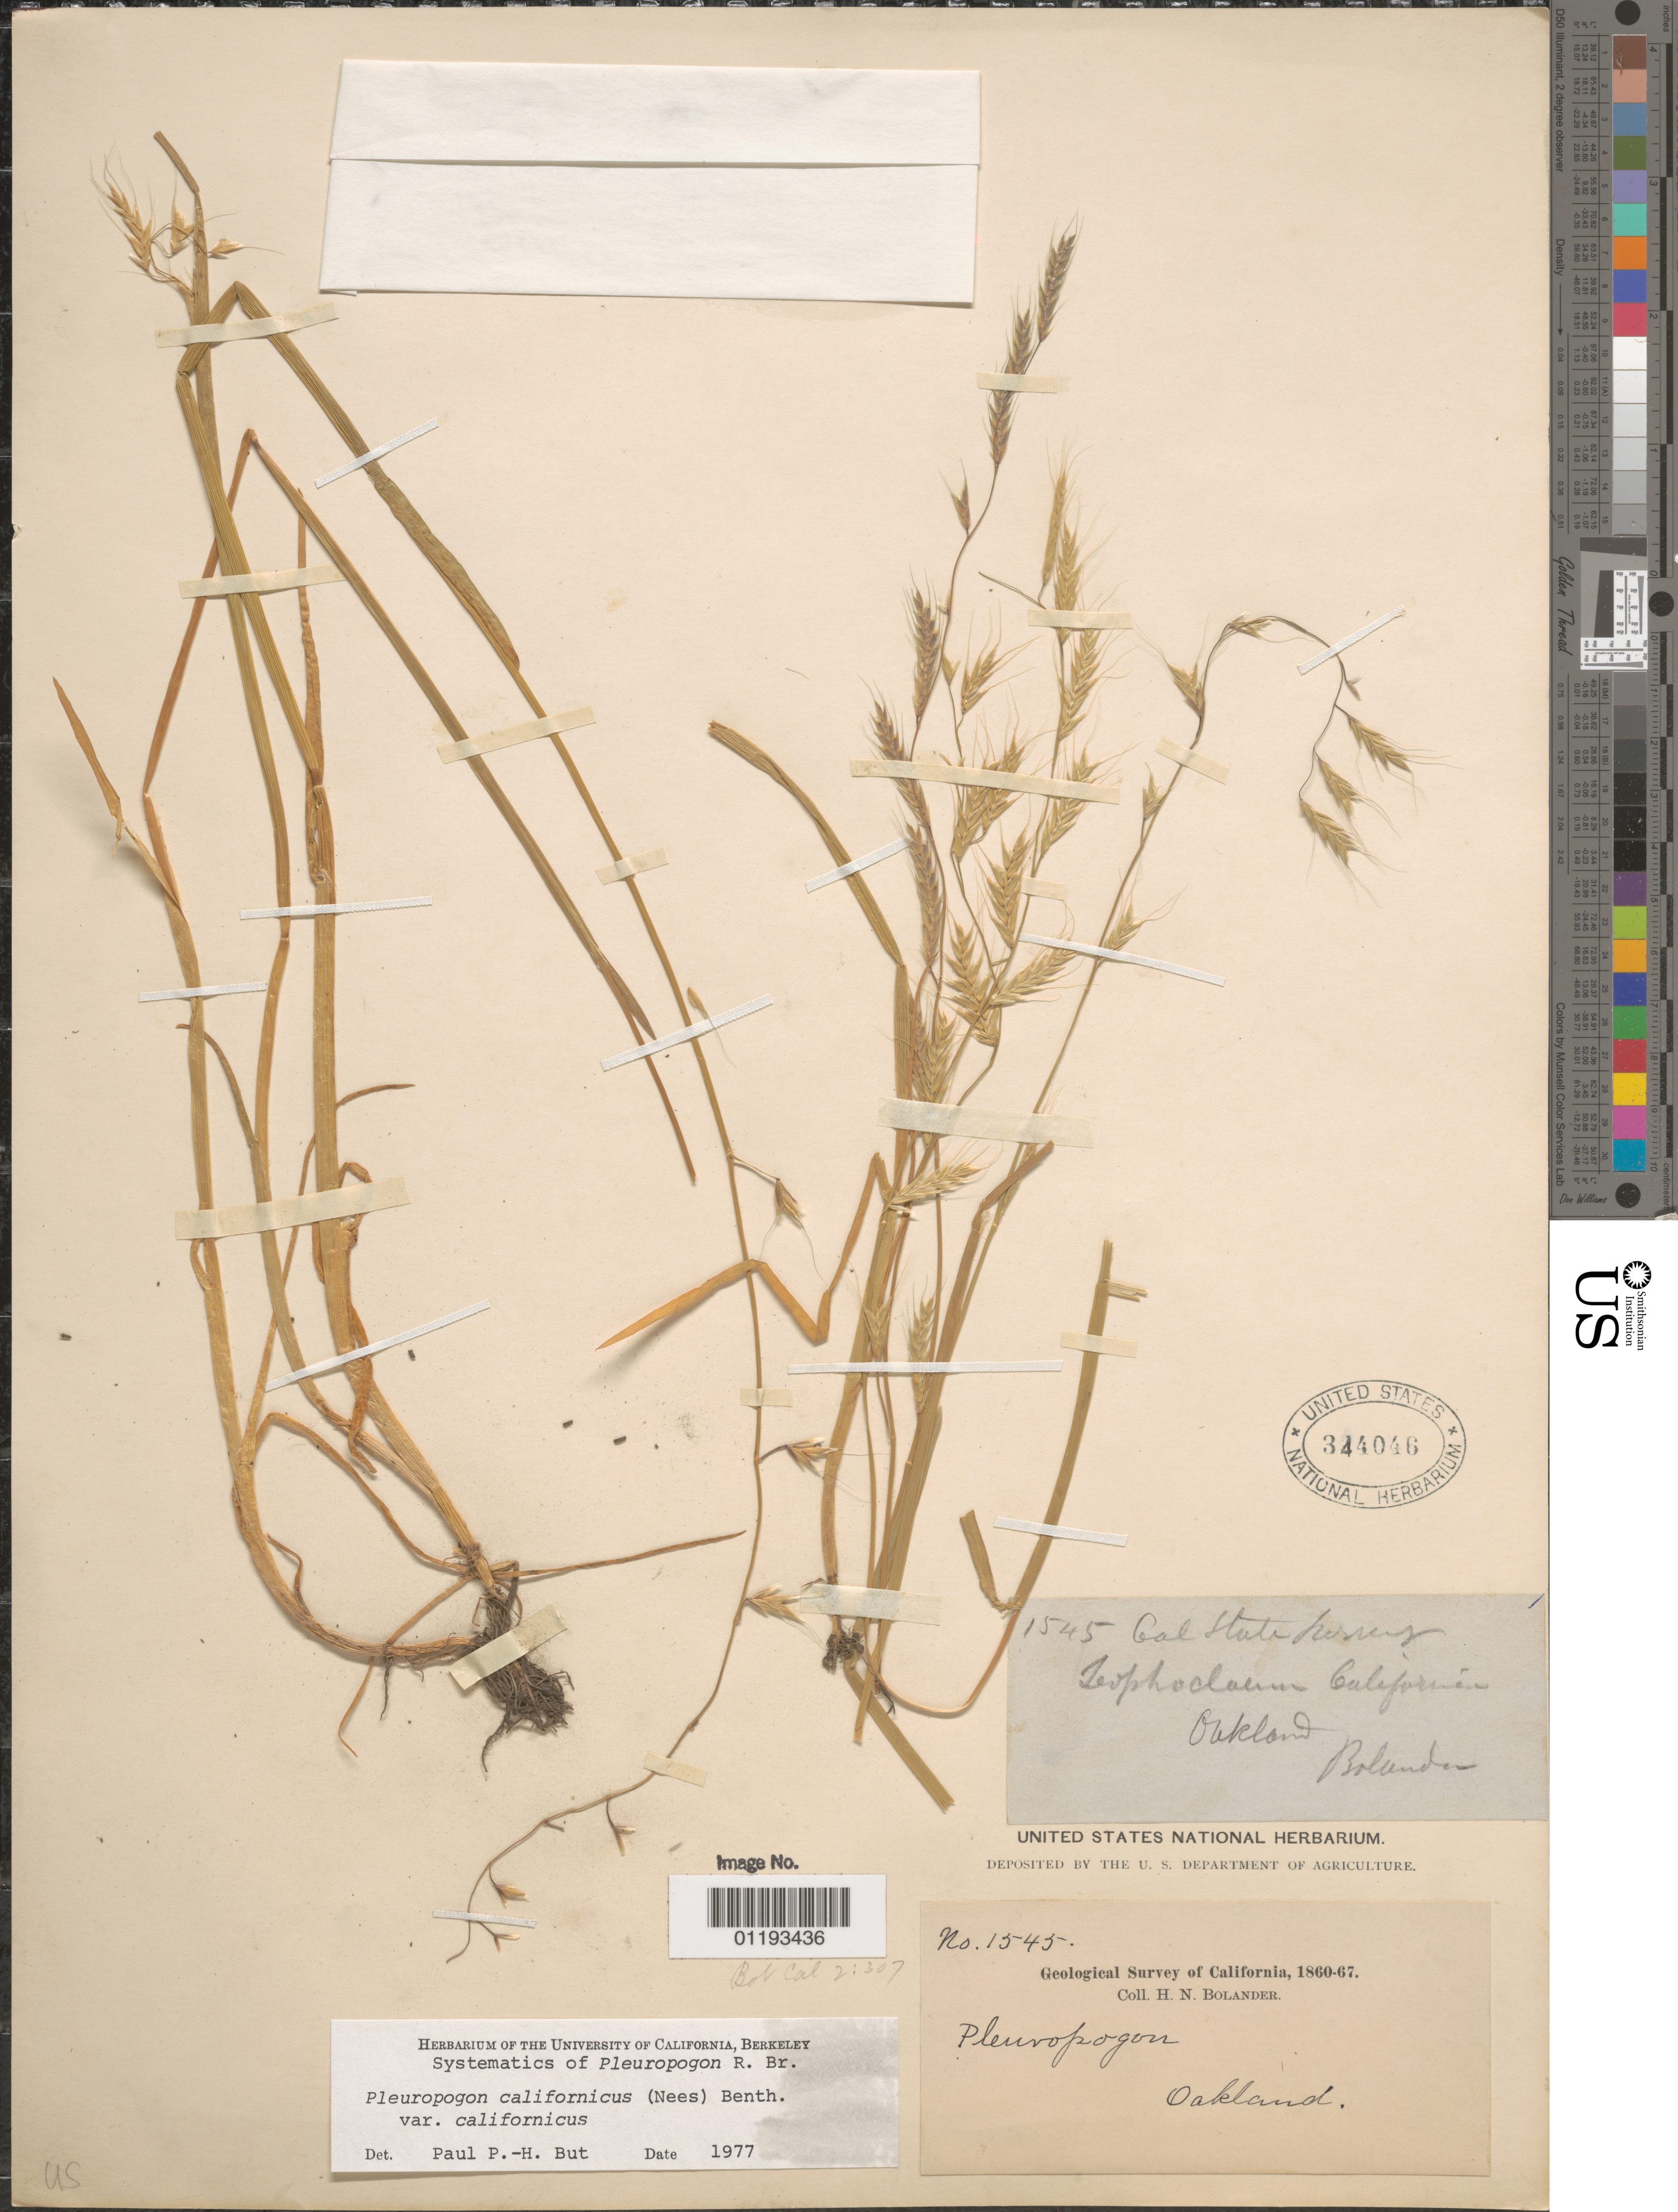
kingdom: Plantae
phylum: Tracheophyta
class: Liliopsida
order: Poales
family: Poaceae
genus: Pleuropogon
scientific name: Pleuropogon californicus var. californicus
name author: (Nees) Benth. ex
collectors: H. Bolander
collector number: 1545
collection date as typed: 1860 to -- --- 1867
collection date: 1860/1867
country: United States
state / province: California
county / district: Alameda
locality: Oakland.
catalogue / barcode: US 344046